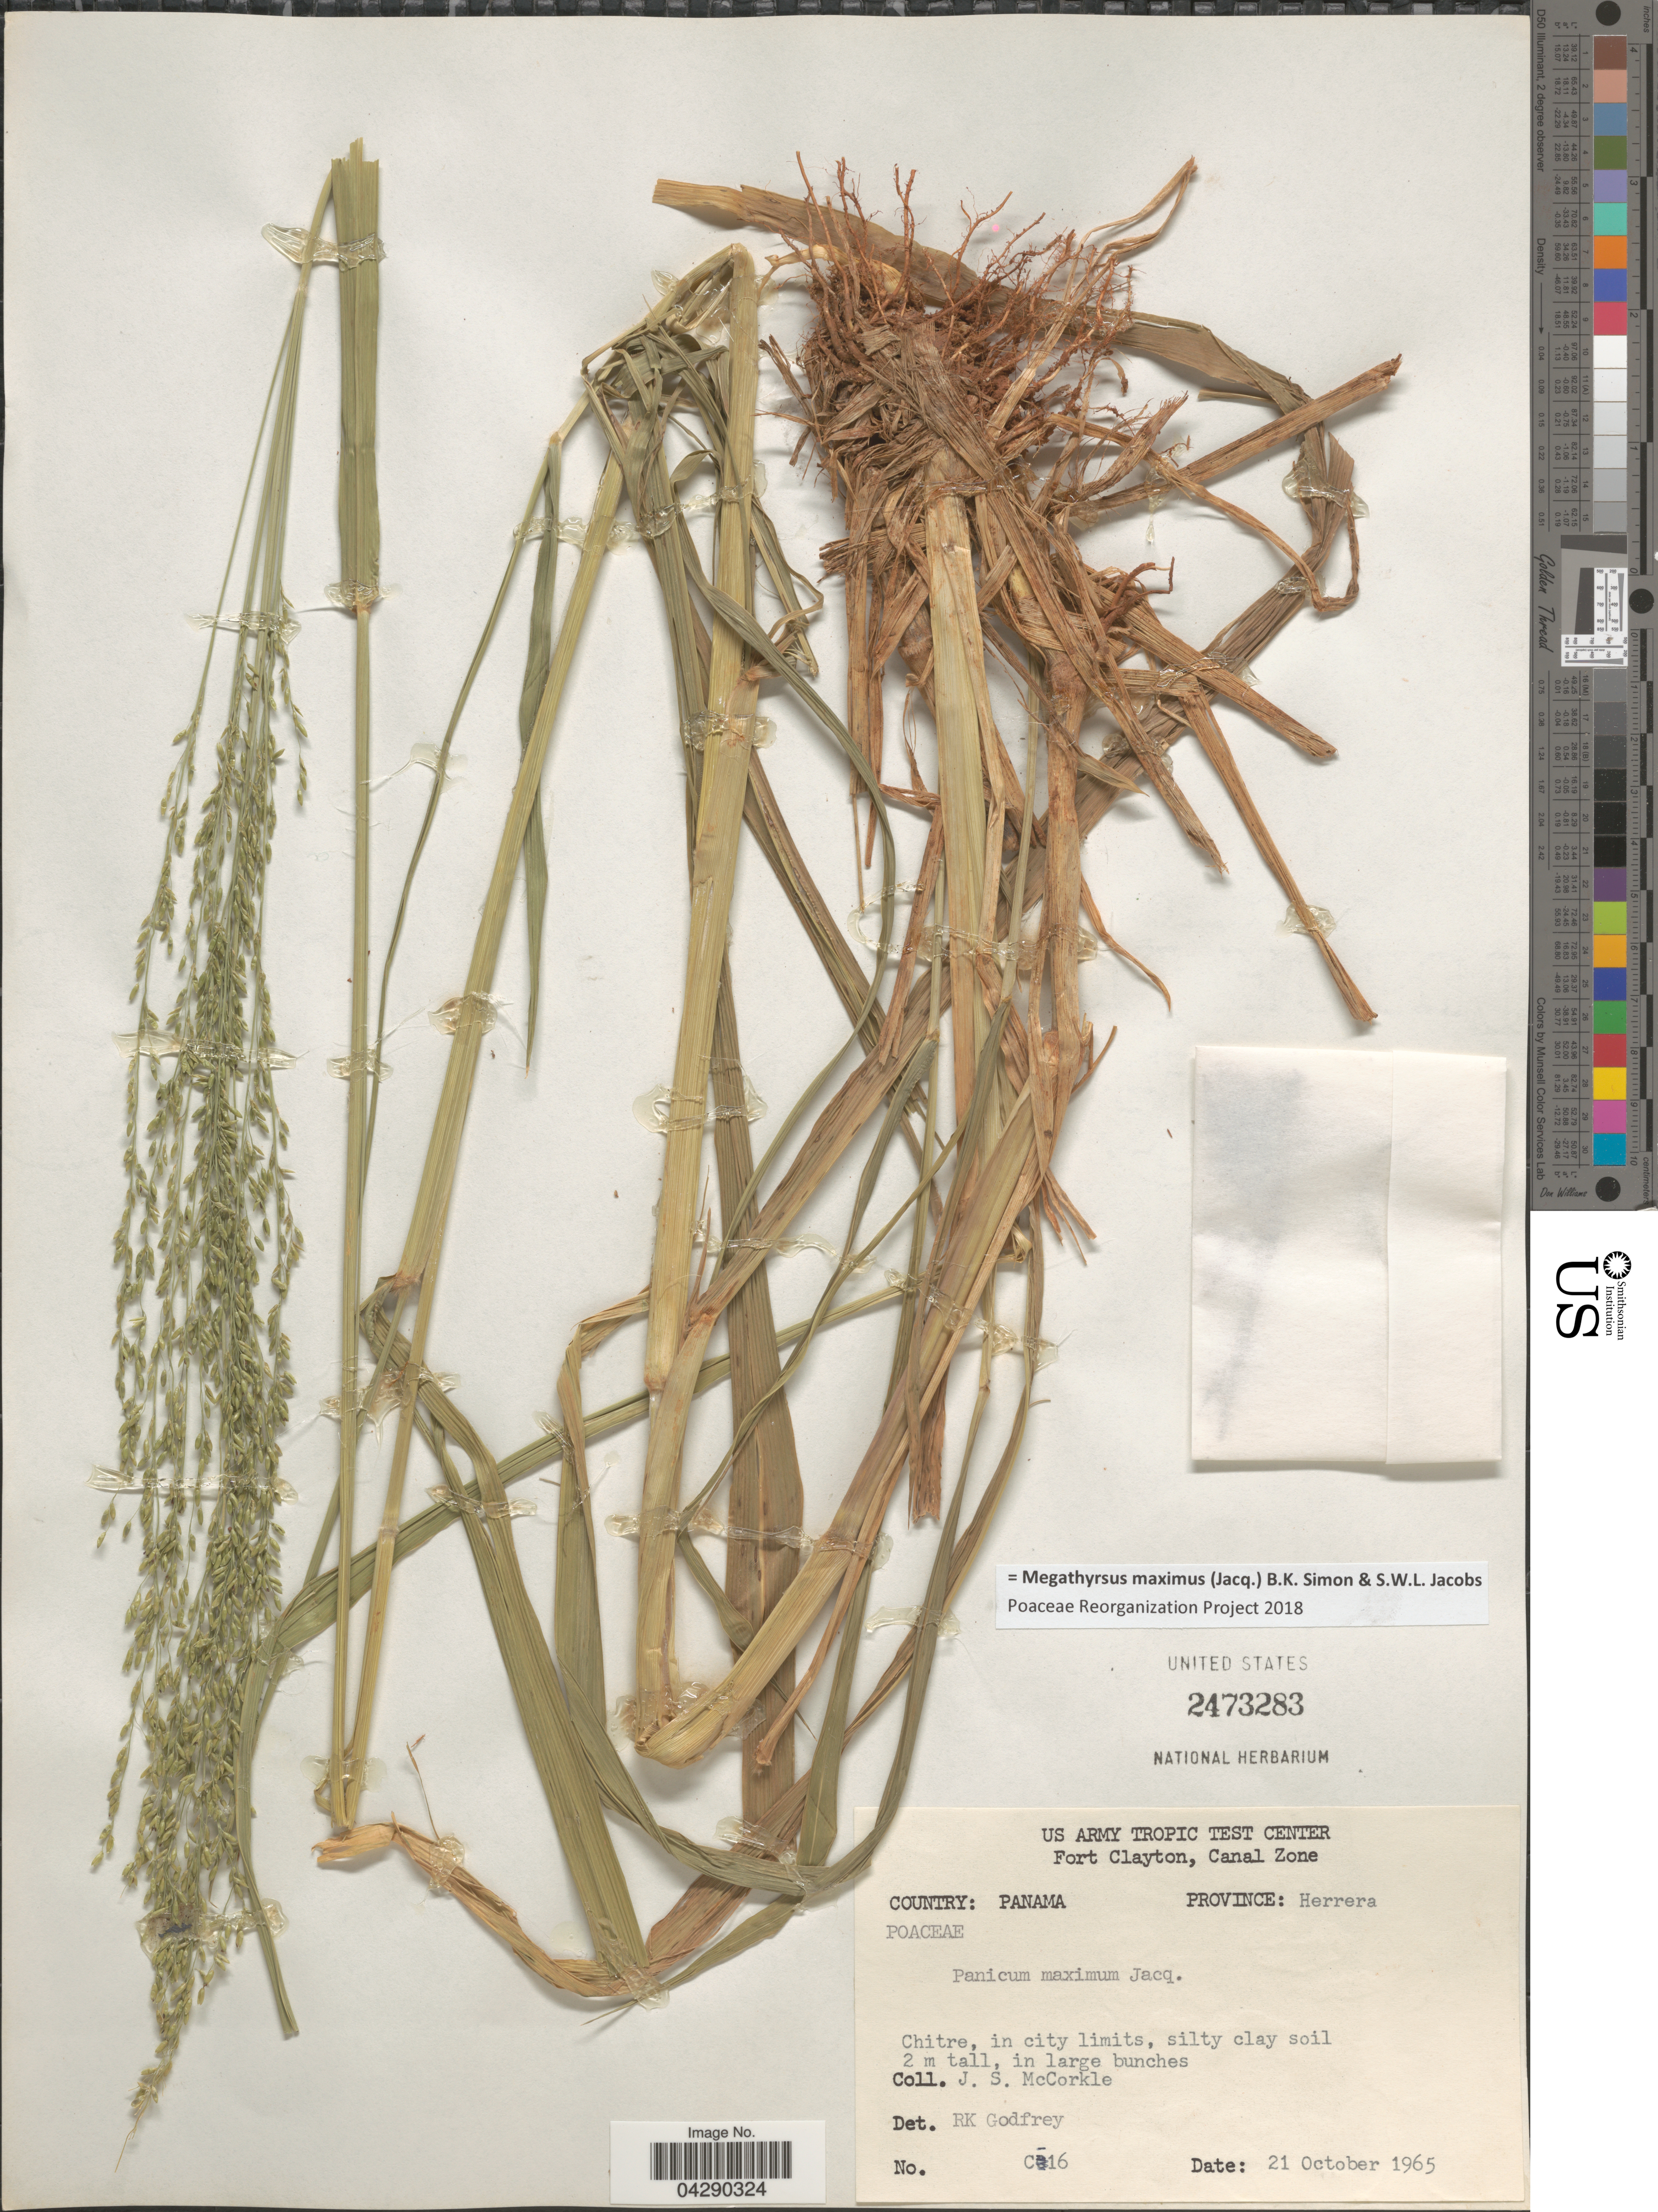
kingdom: Plantae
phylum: Tracheophyta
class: Liliopsida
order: Poales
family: Poaceae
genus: Megathyrsus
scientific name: Megathyrsus maximus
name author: (Jacq.) B.K. Simon & S.W.L. Jacobs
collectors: J. McCorkle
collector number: C-16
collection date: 1965-10-21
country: Panama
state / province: Herrera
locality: Chitre, in city limits.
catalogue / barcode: US 2473283